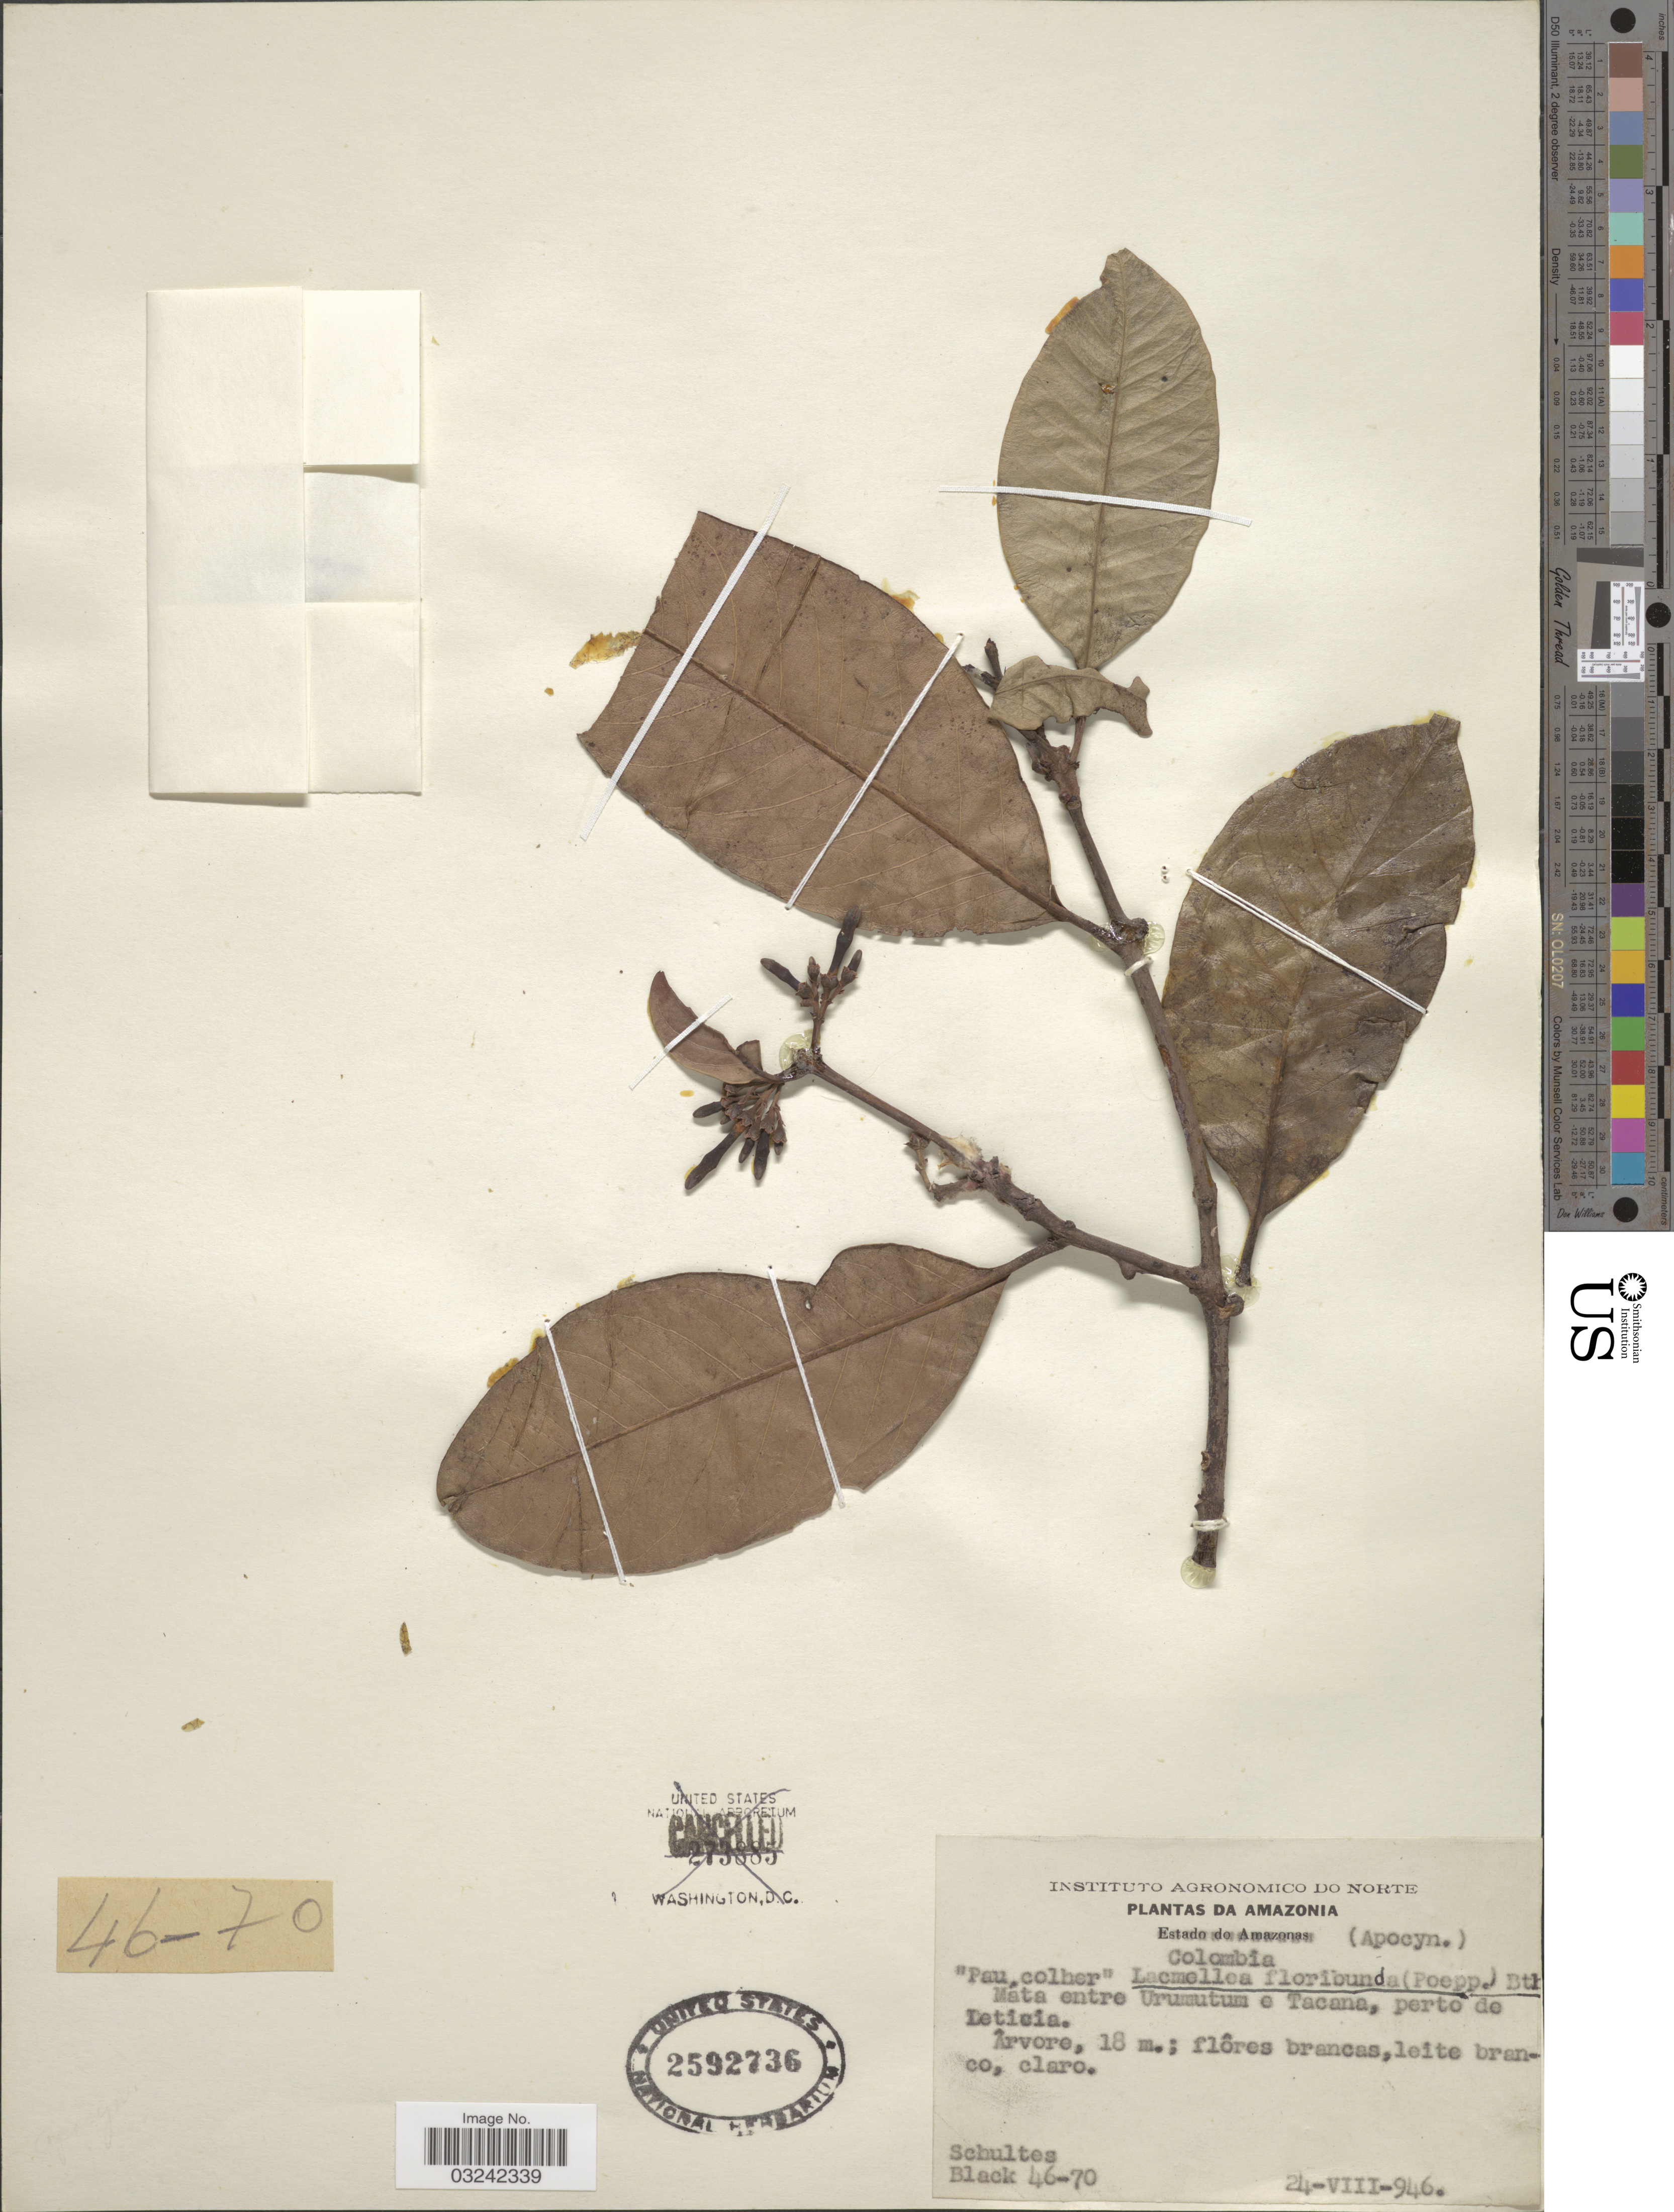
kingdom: Plantae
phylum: Tracheophyta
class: Magnoliopsida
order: Gentianales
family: Apocynaceae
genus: Lacmellea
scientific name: Lacmellea floribunda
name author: (Poepp.) Benth. & Hook. f.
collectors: -- Schultes & -- Black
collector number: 46-70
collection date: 1946-08-24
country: Colombia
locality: Amazonia. Mata entre Urumutum e Tacana, perto de Leticia.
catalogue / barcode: US 2592736